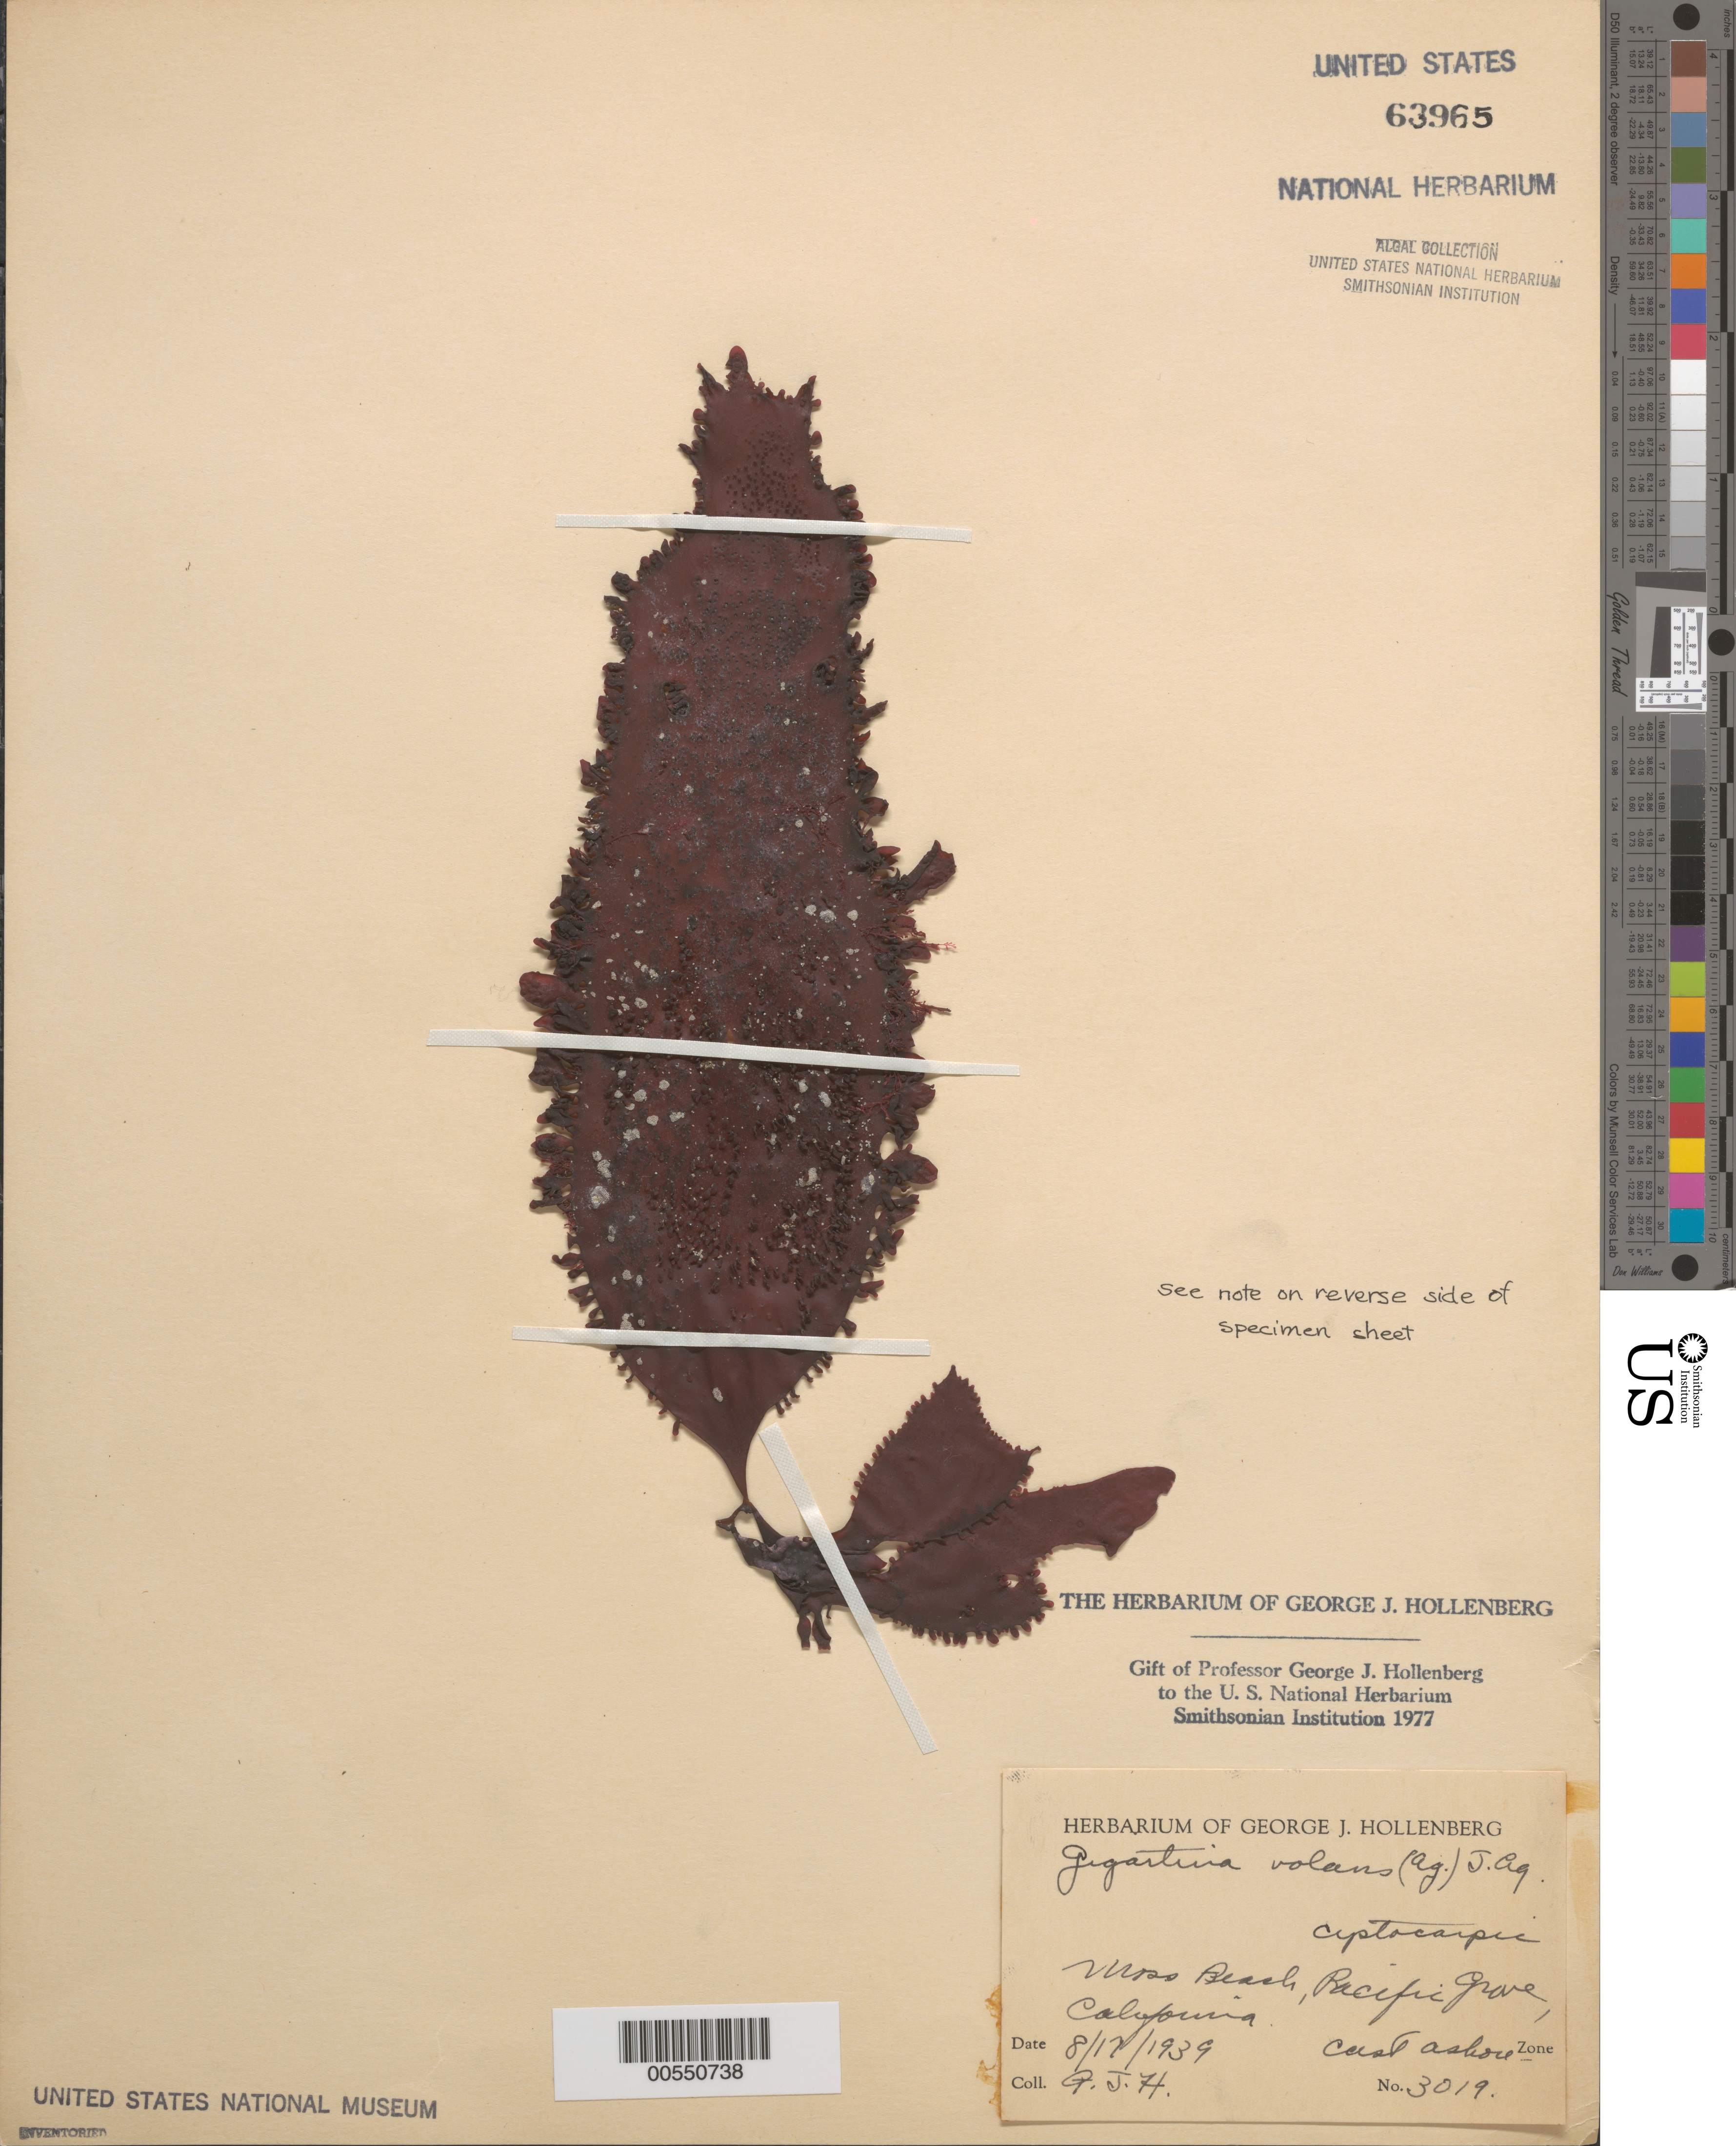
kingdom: Plantae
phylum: Rhodophyta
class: Florideophyceae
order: Gigartinales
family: Gigartinaceae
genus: Mazzaella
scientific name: Mazzaella volans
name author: (C. Agardh) Fredericq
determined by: Algae name updating Project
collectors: G. Hollenberg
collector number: GJH 3019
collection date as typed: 17 Aug 1939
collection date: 1939-08-17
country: United States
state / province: California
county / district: Monterey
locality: Moss Beach, Pacific Grove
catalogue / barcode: US 63965